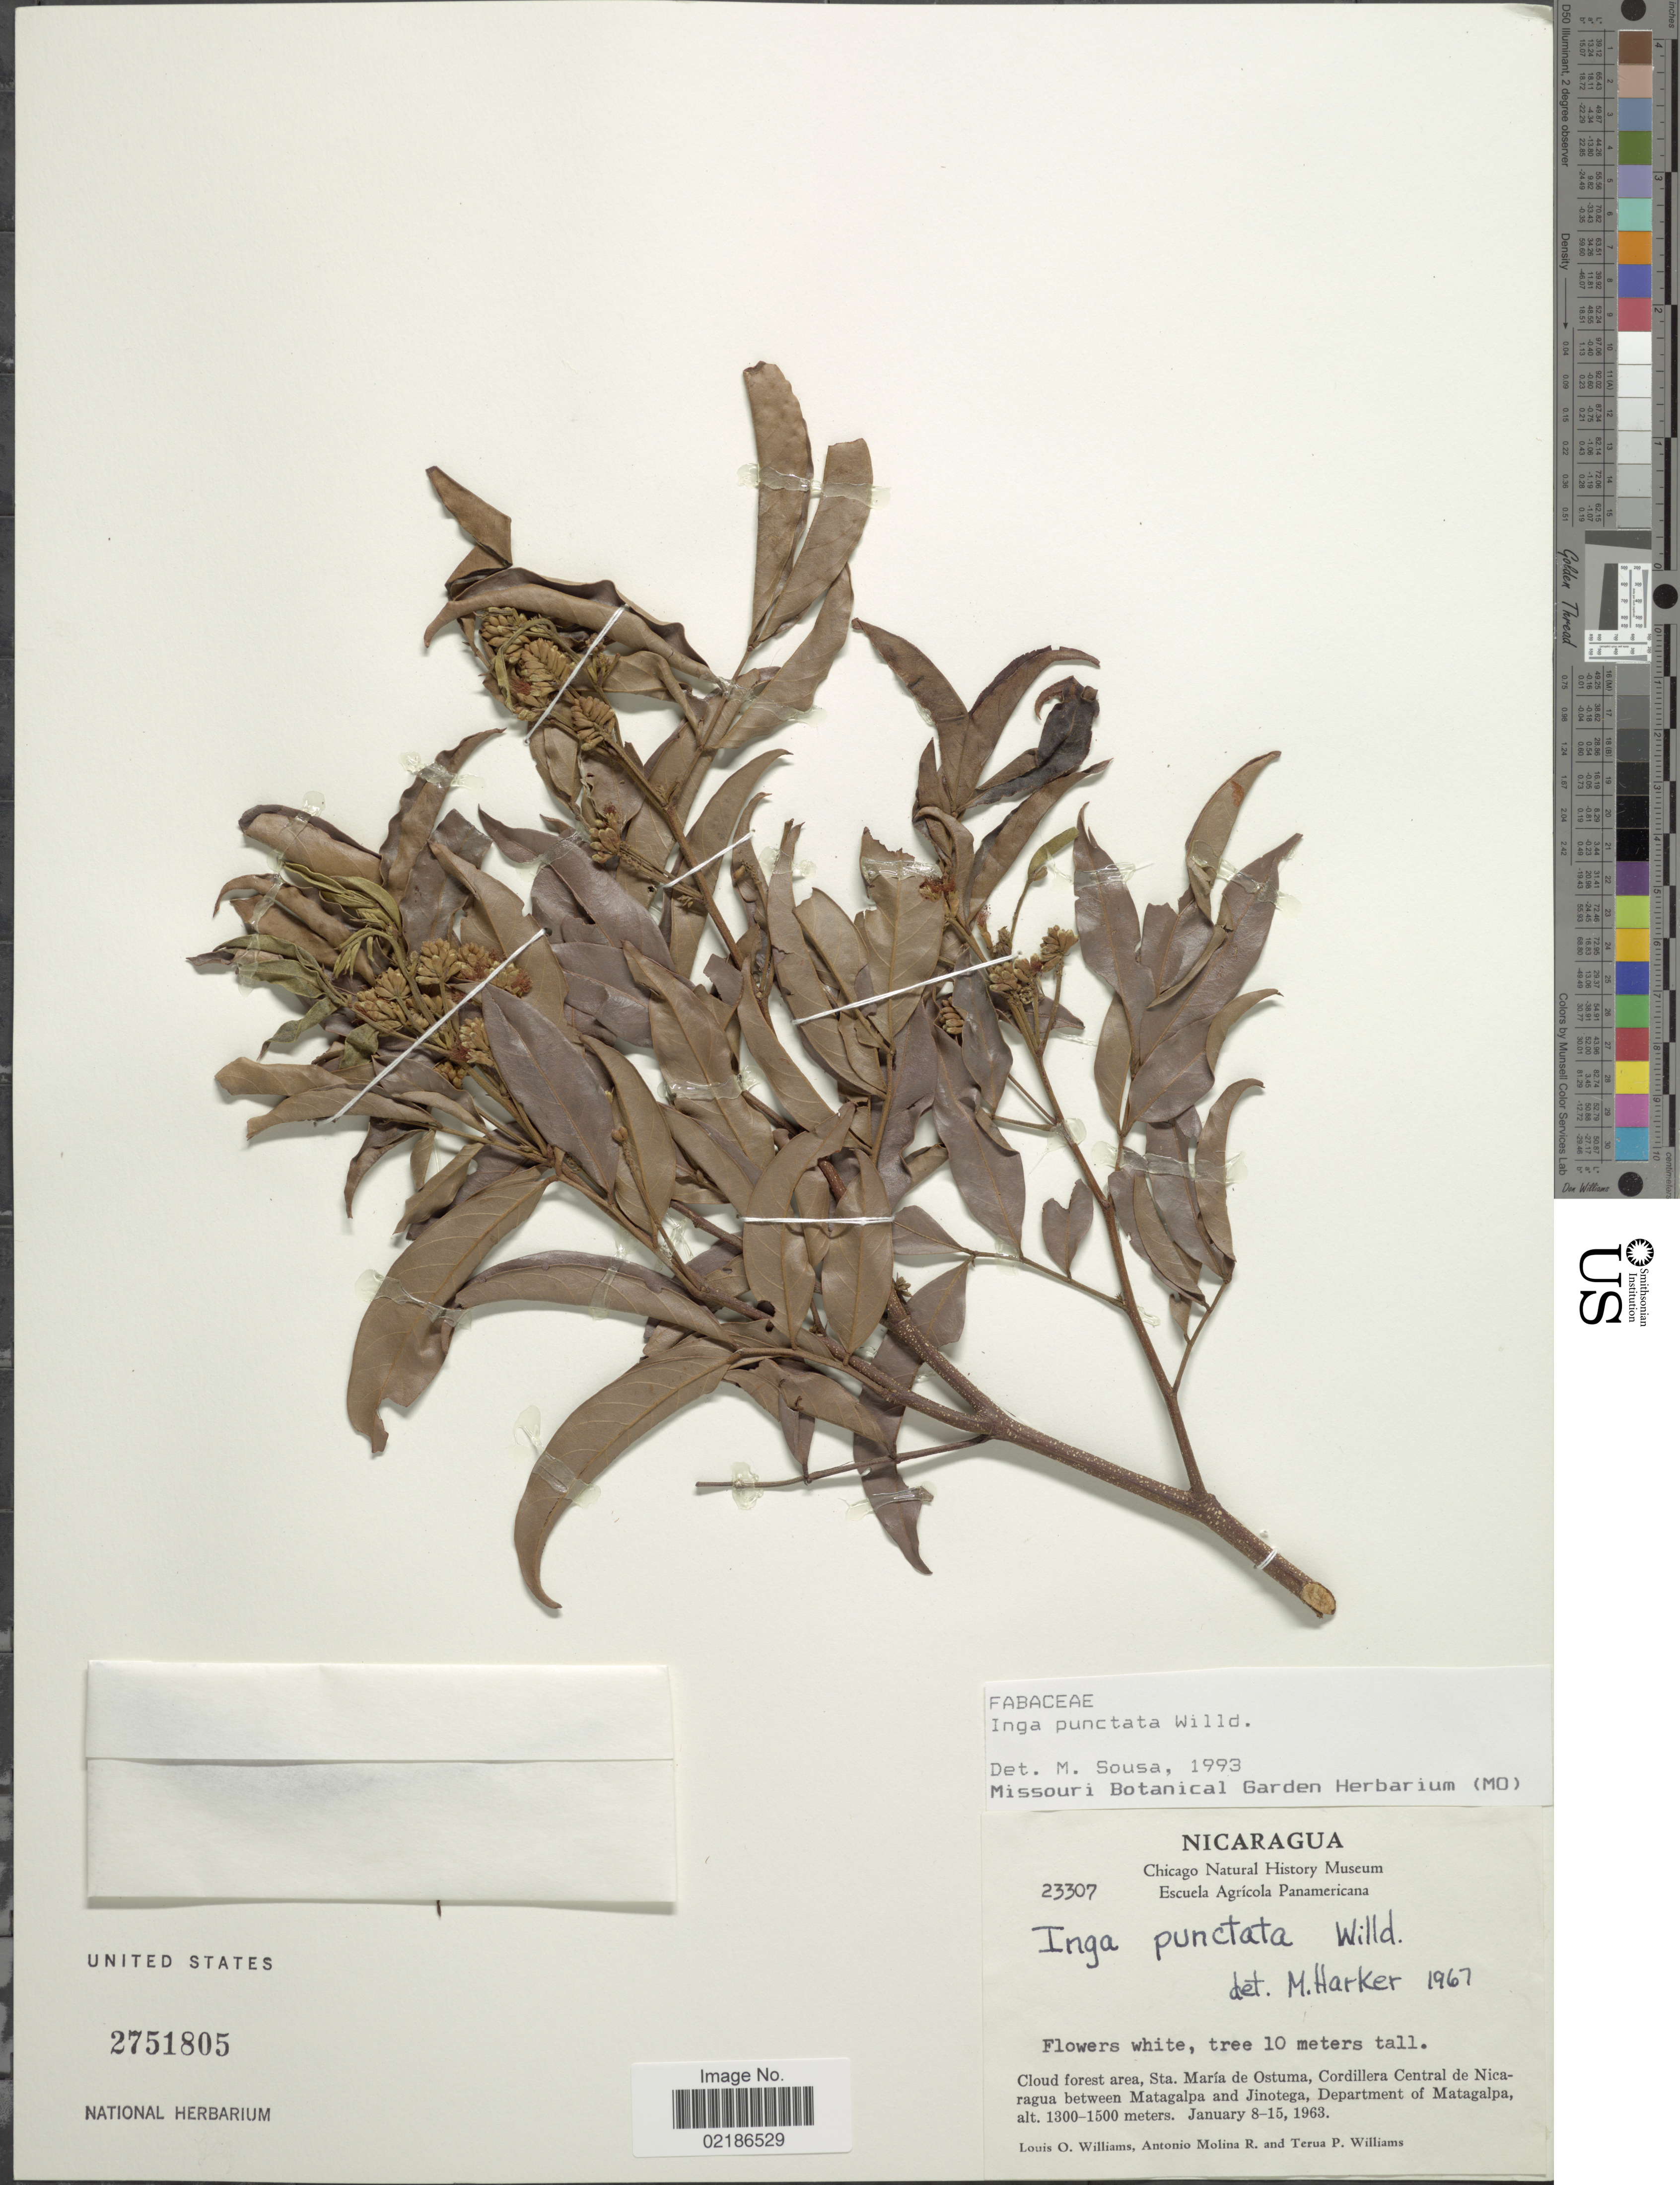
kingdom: Plantae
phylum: Tracheophyta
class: Magnoliopsida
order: Fabales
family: Fabaceae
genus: Inga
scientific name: Inga punctata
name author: Willd.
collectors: L. O. Williams, A. Molina R. & T. P. Williams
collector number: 23307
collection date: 1963-01-08/1963-01-15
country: Nicaragua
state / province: Matagalpa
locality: Sta. Maria de Ostuma, Cordillera Central de Nicaragua between Matagalpa and Jinotega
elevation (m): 1300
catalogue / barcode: US 2751805